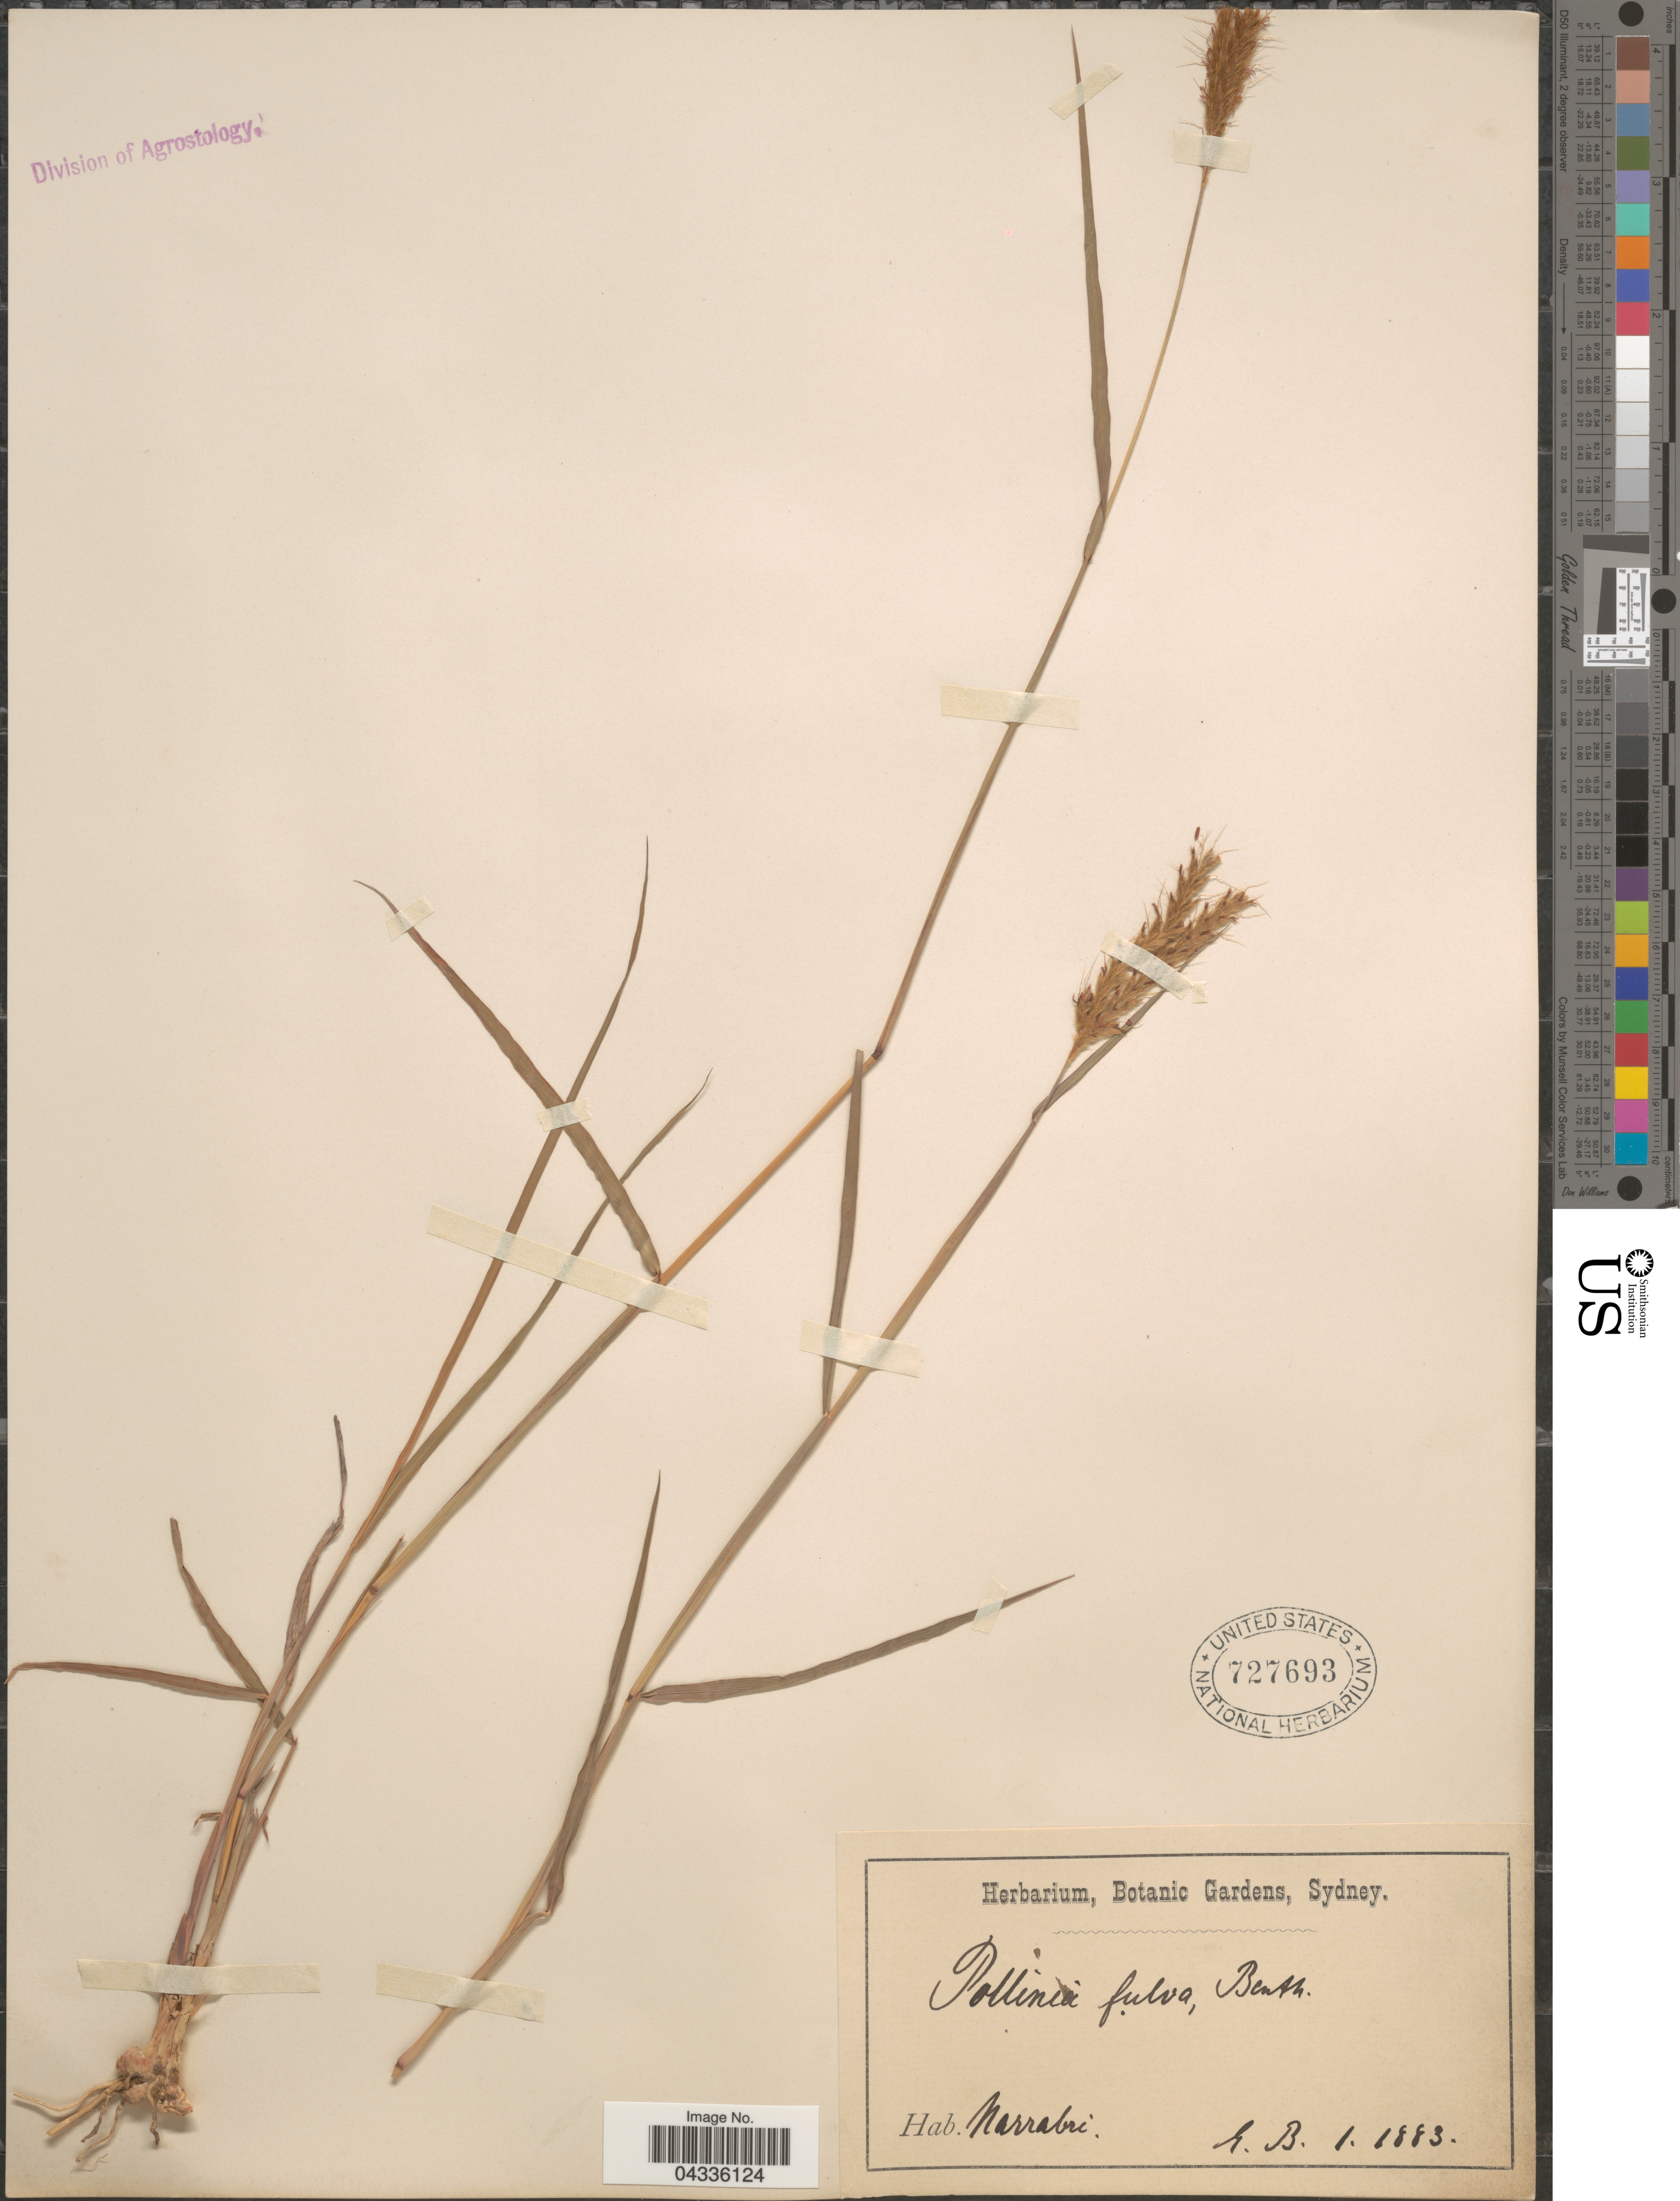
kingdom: Plantae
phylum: Tracheophyta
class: Liliopsida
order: Poales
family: Poaceae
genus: Eulalia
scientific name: Eulalia aurea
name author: (Bory) Kunth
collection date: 1883-01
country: Australia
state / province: New South Wales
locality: Narrabri.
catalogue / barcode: US 727693